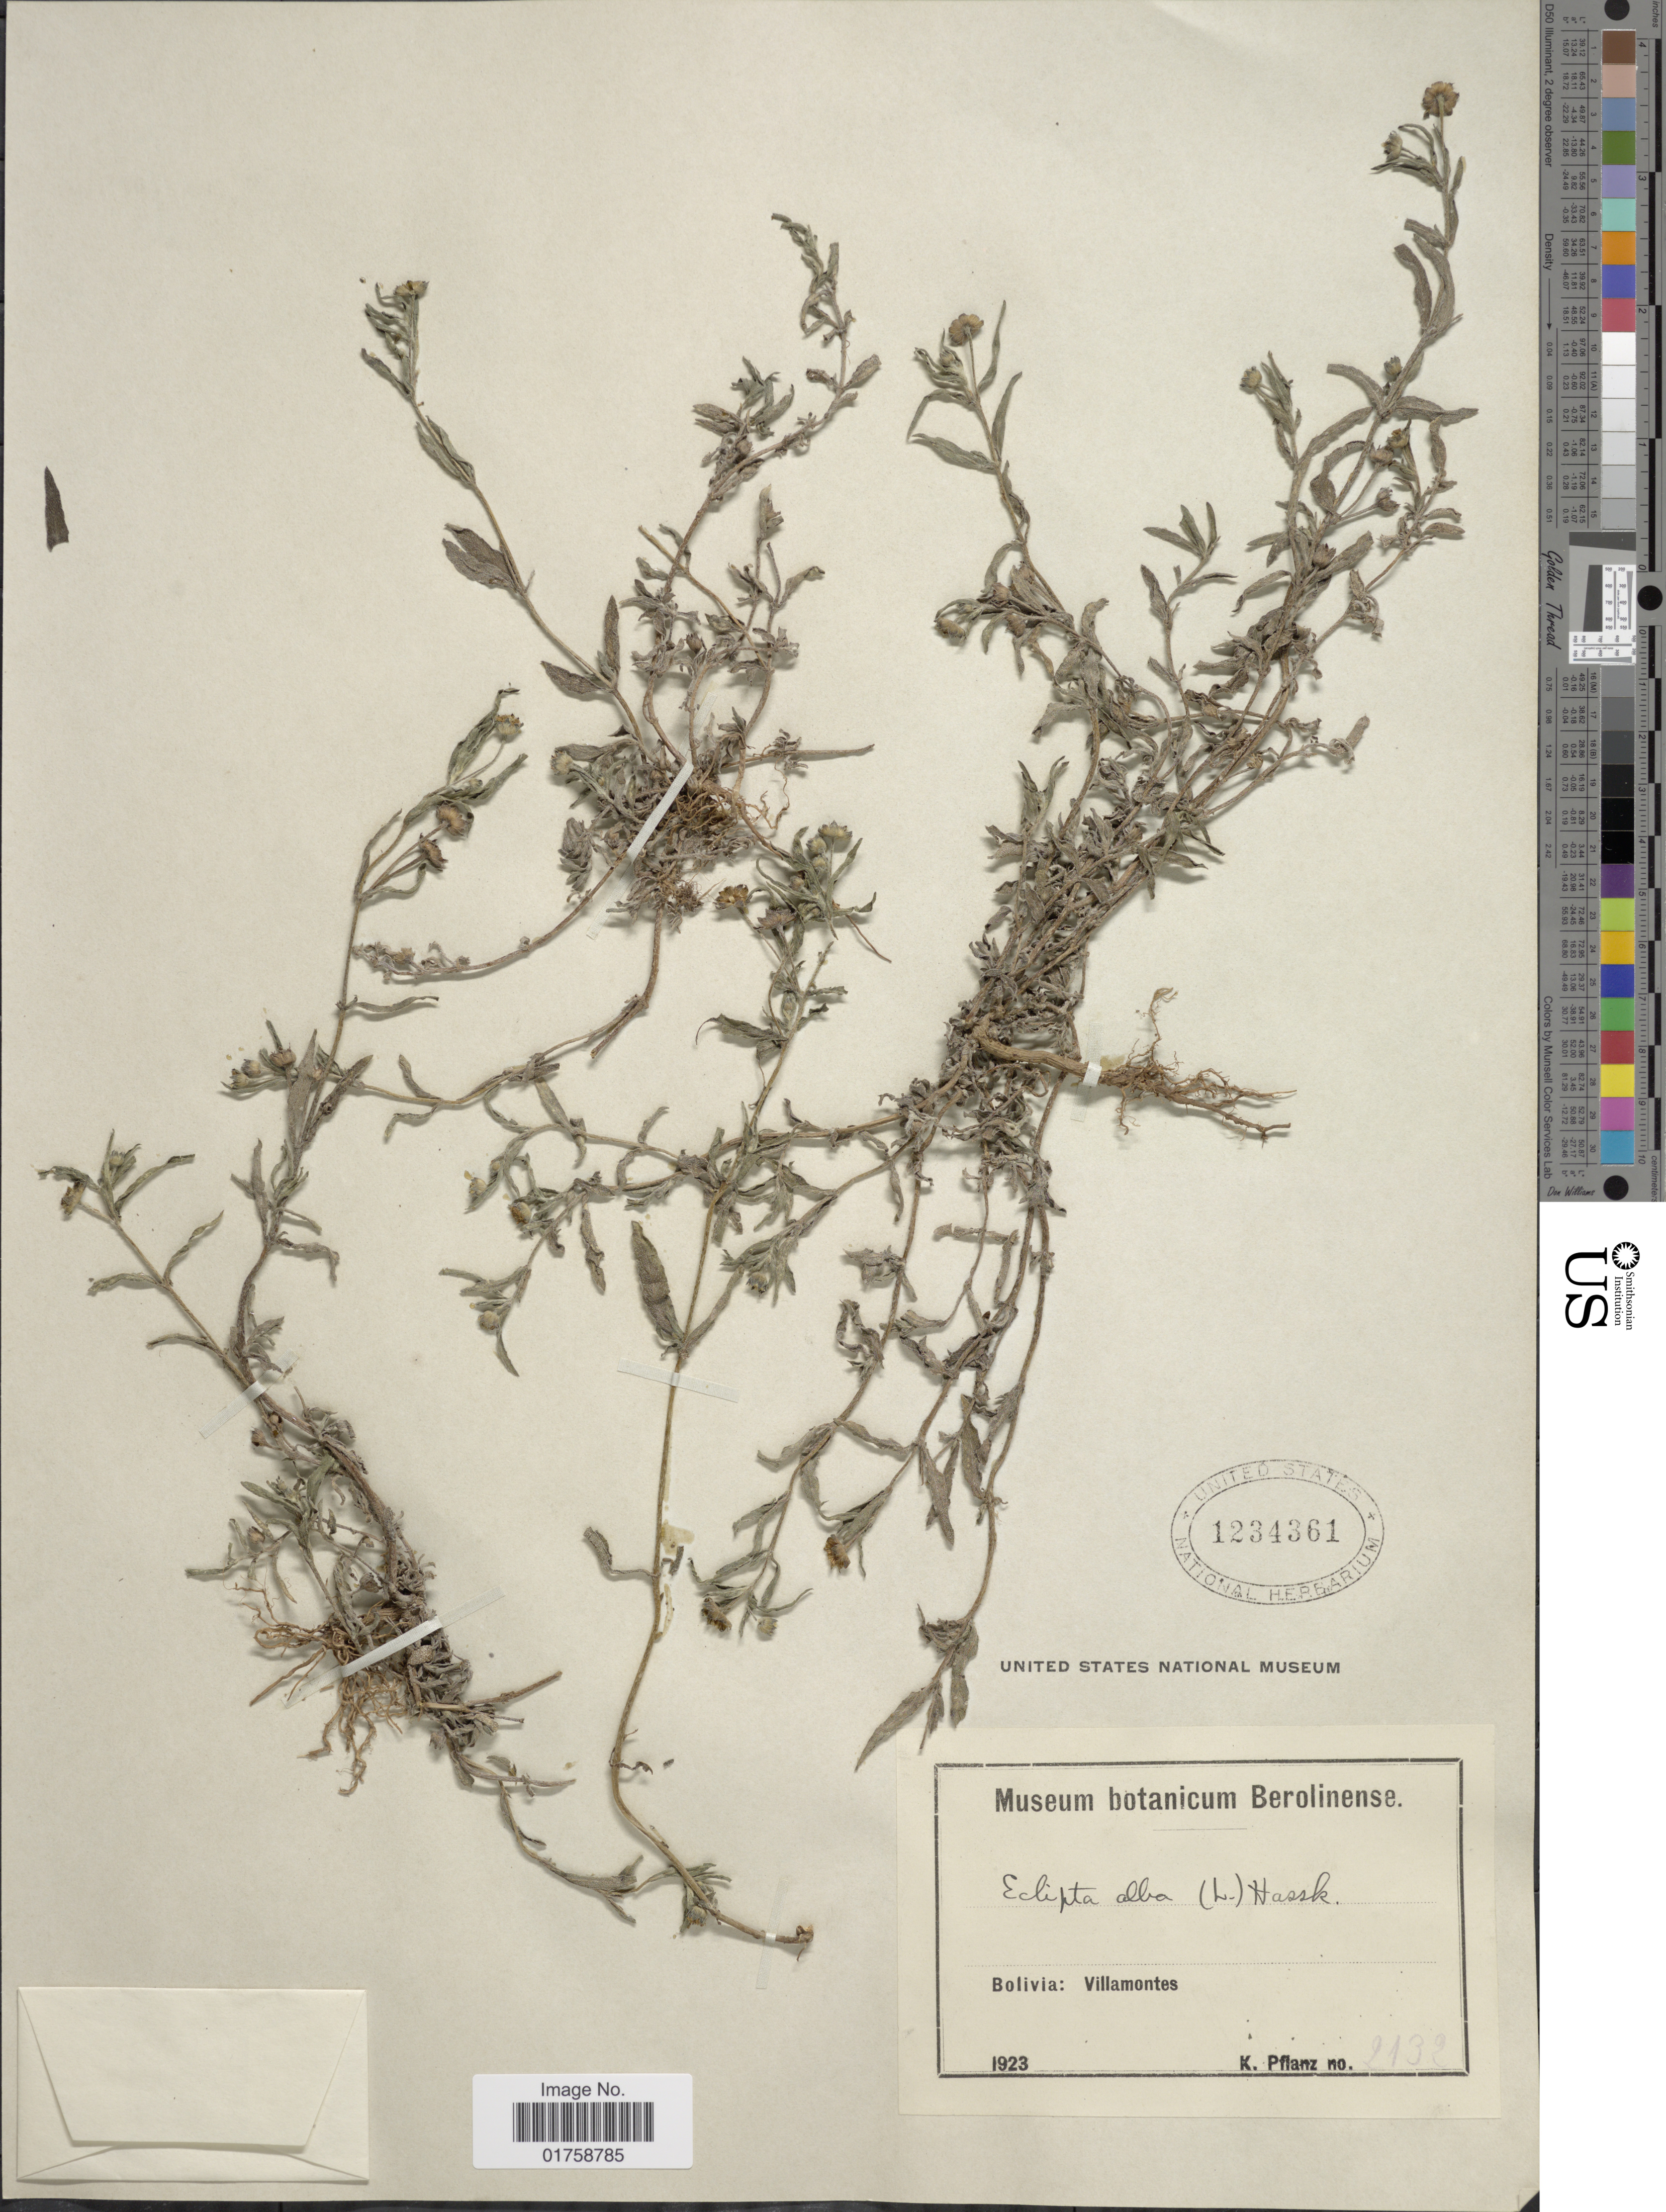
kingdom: Plantae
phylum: Tracheophyta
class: Magnoliopsida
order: Asterales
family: Asteraceae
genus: Eclipta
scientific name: Eclipta alba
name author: (L.) Hassk.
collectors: K. Pflanz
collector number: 2432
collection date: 1923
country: Bolivia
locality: Bolivia: Villamontes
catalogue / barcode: US 1234361